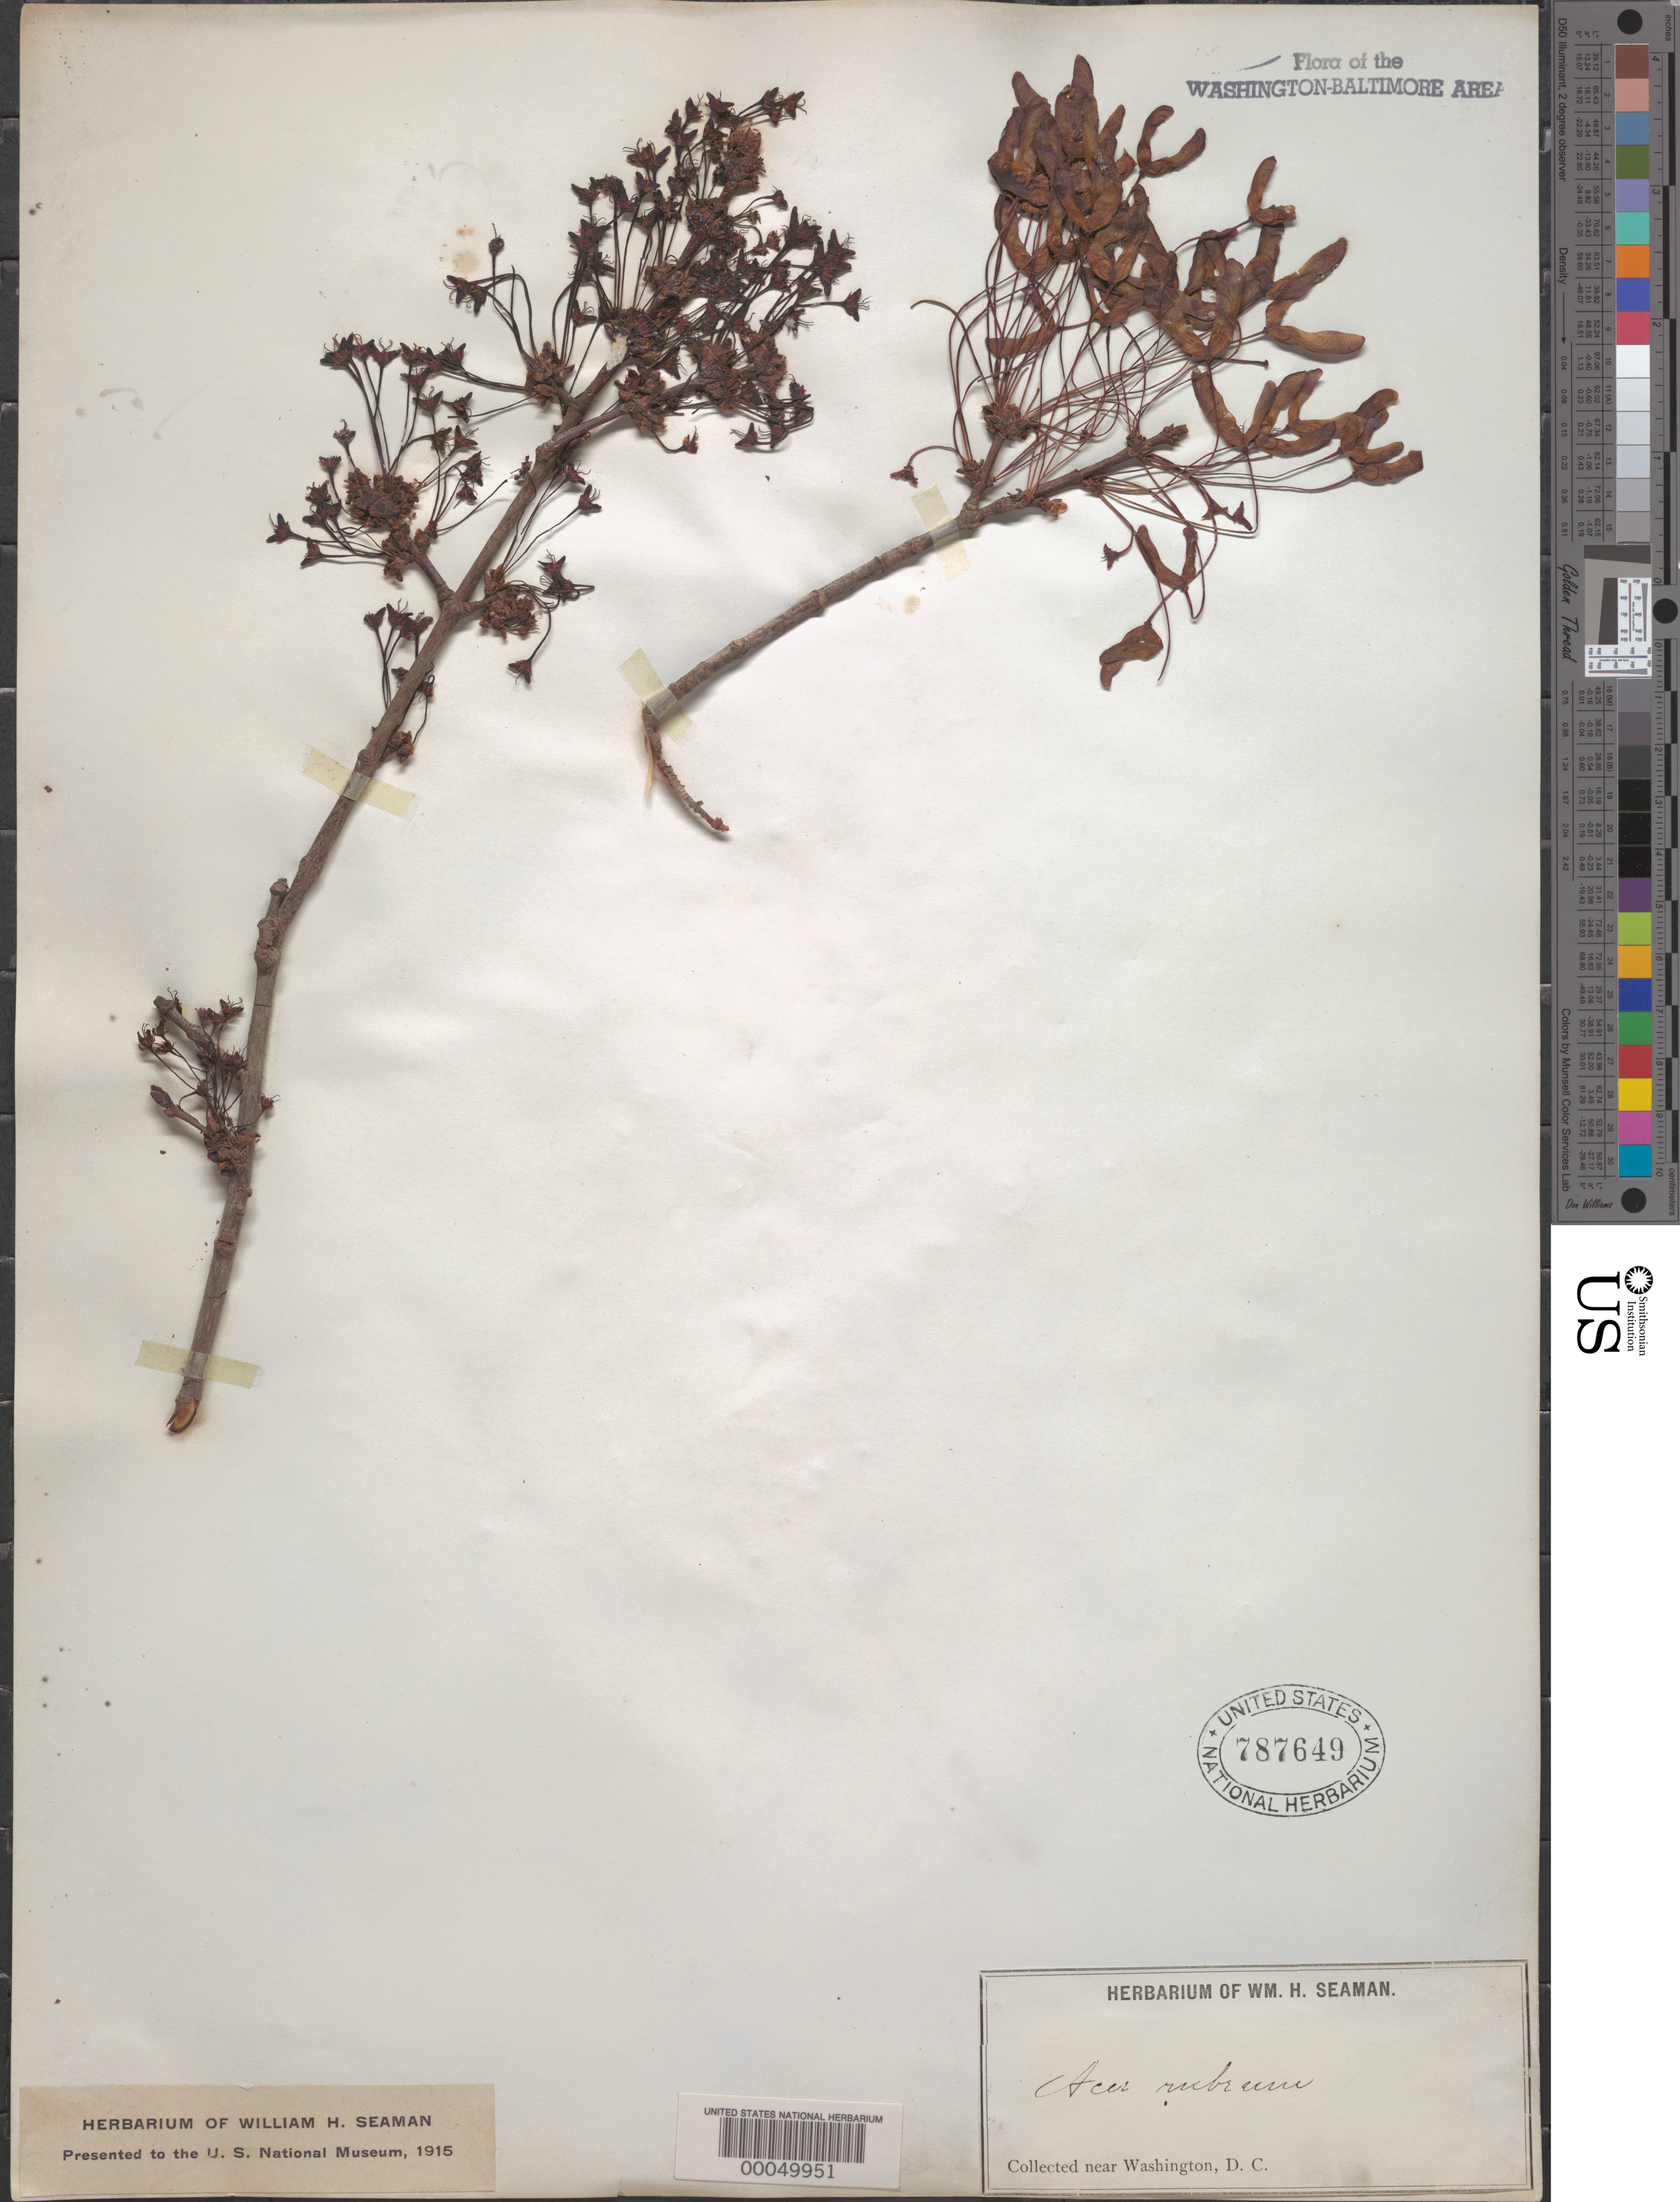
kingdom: Plantae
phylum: Tracheophyta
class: Magnoliopsida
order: Sapindales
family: Sapindaceae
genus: Acer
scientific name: Acer rubrum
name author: L.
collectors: W. Seaman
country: United States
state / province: District of Columbia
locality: Washington DC Area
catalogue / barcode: US 787649